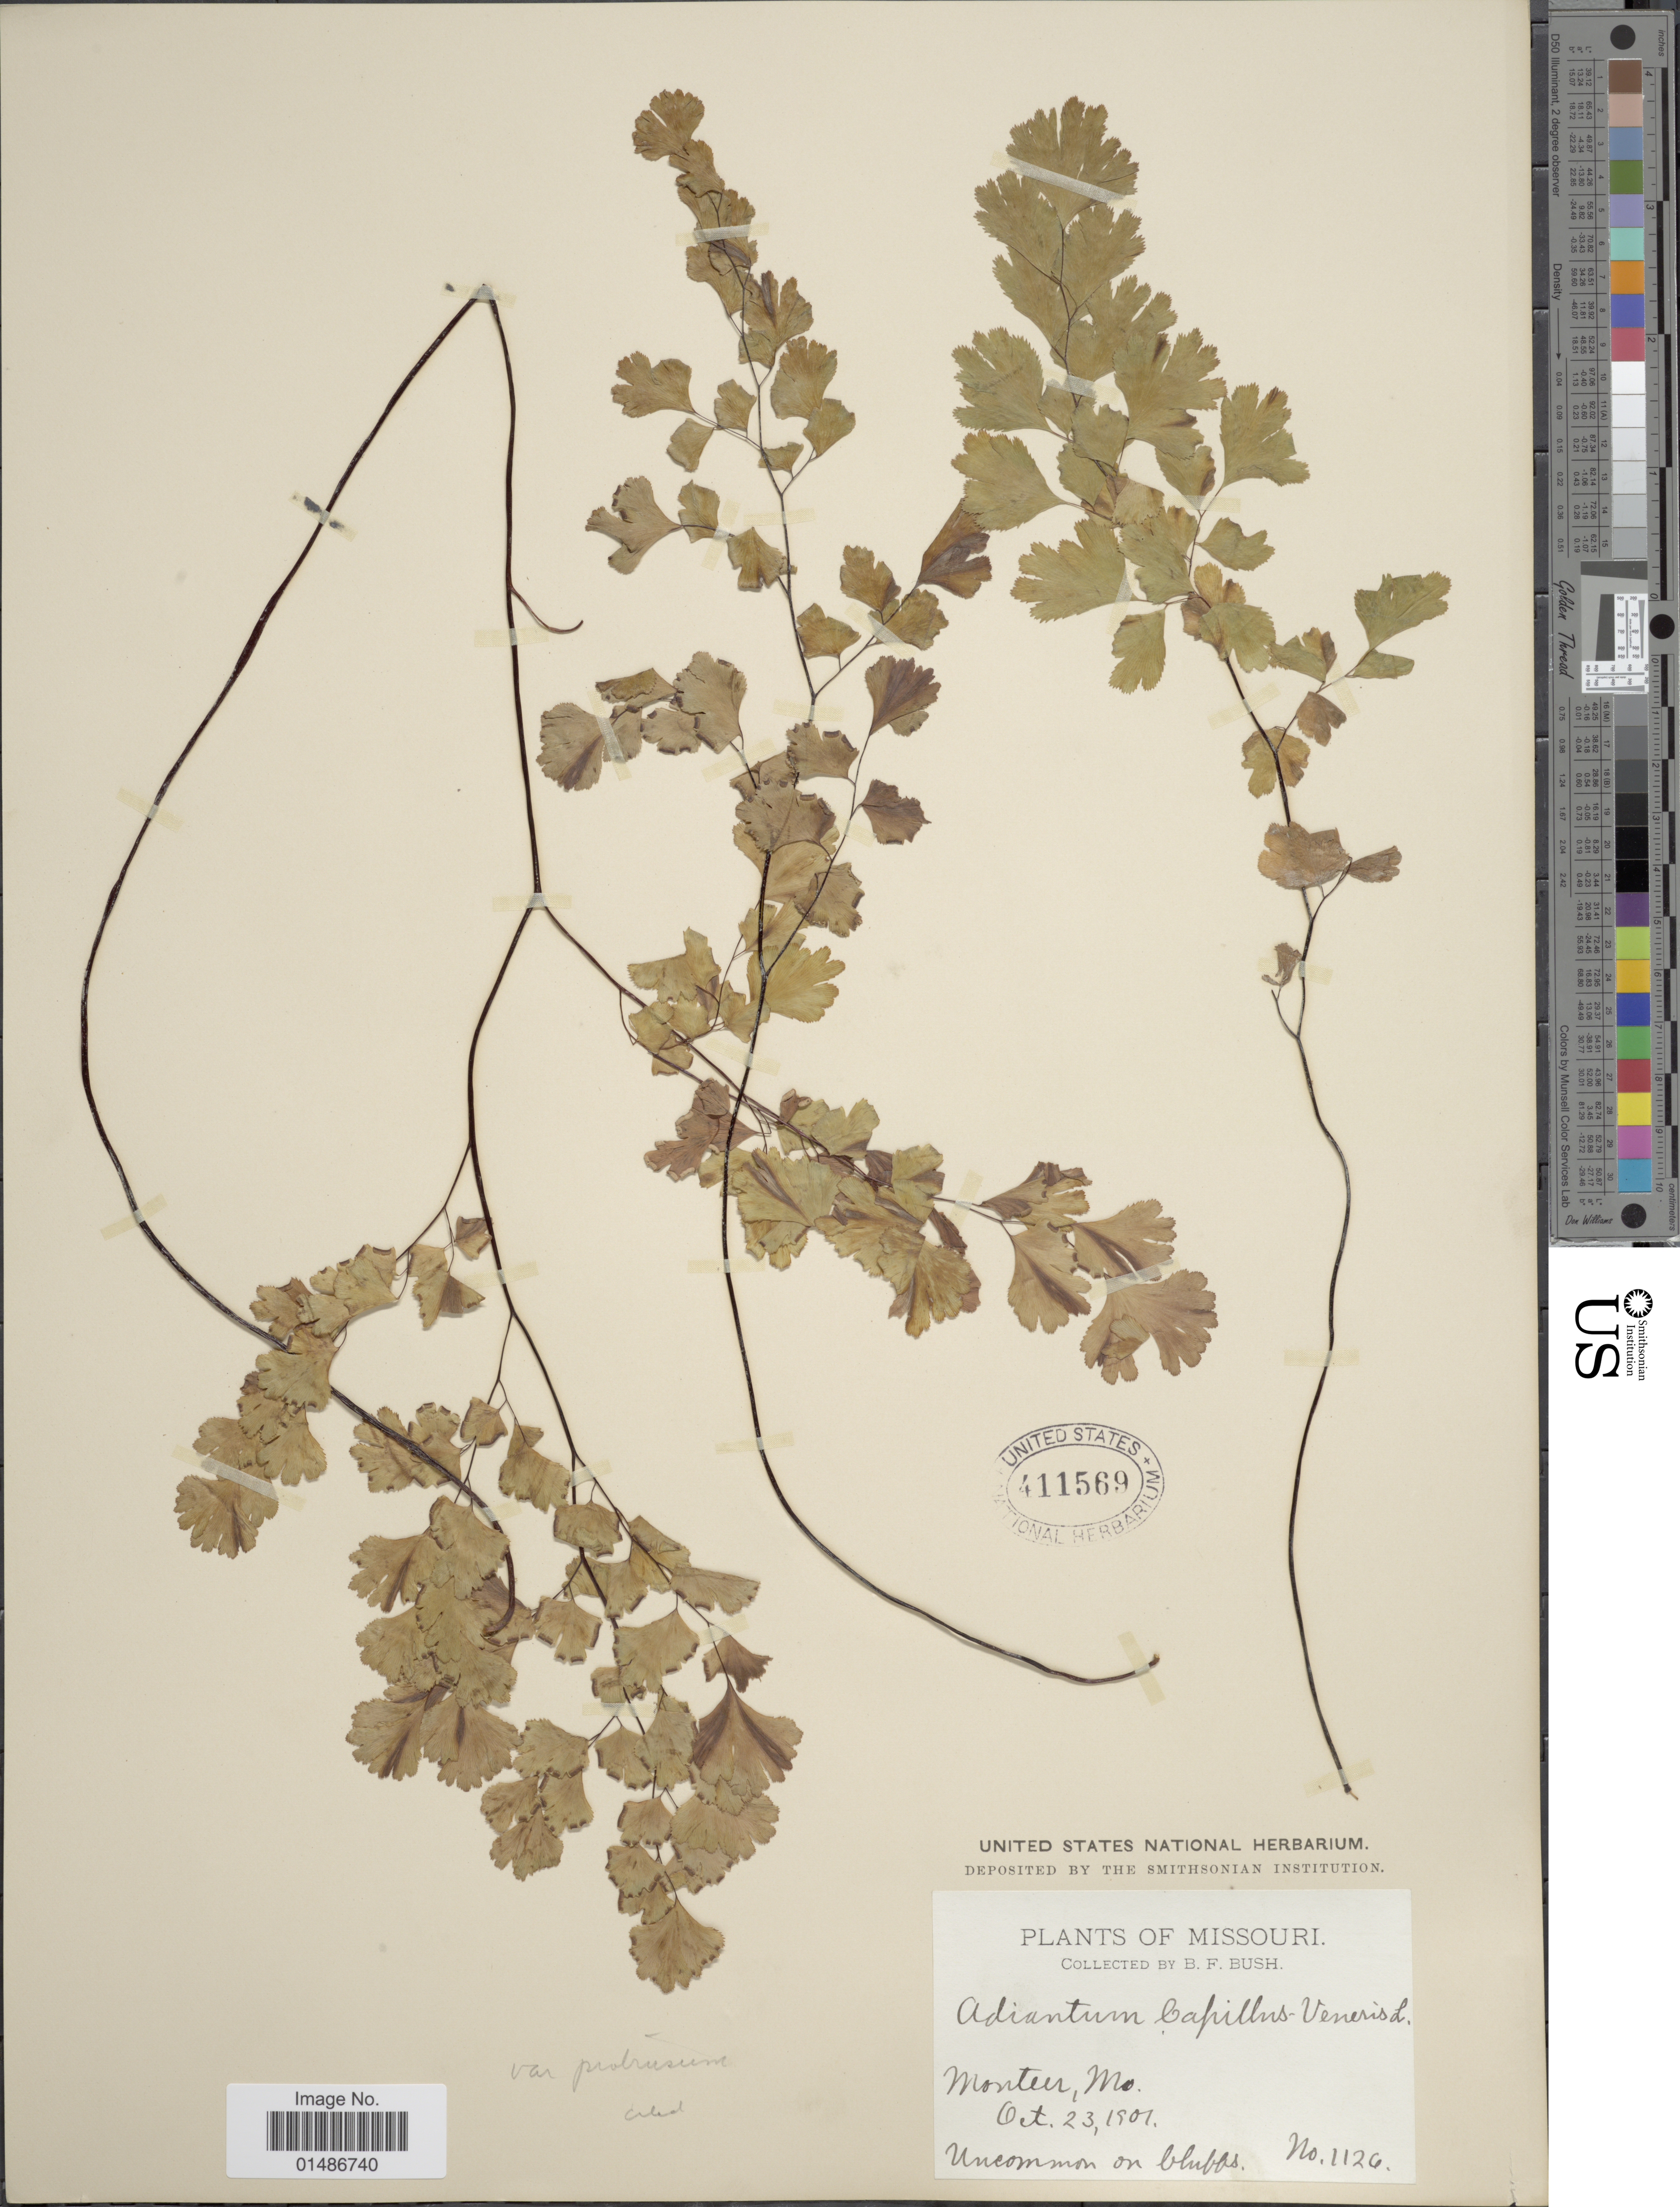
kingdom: Plantae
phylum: Tracheophyta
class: Polypodiopsida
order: Polypodiales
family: Pteridaceae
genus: Adiantum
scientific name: Adiantum capillus-veneris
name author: L.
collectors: B. F. Bush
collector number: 1126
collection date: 1901-10-23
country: United States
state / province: Missouri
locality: Monteer.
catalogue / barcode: US 411569